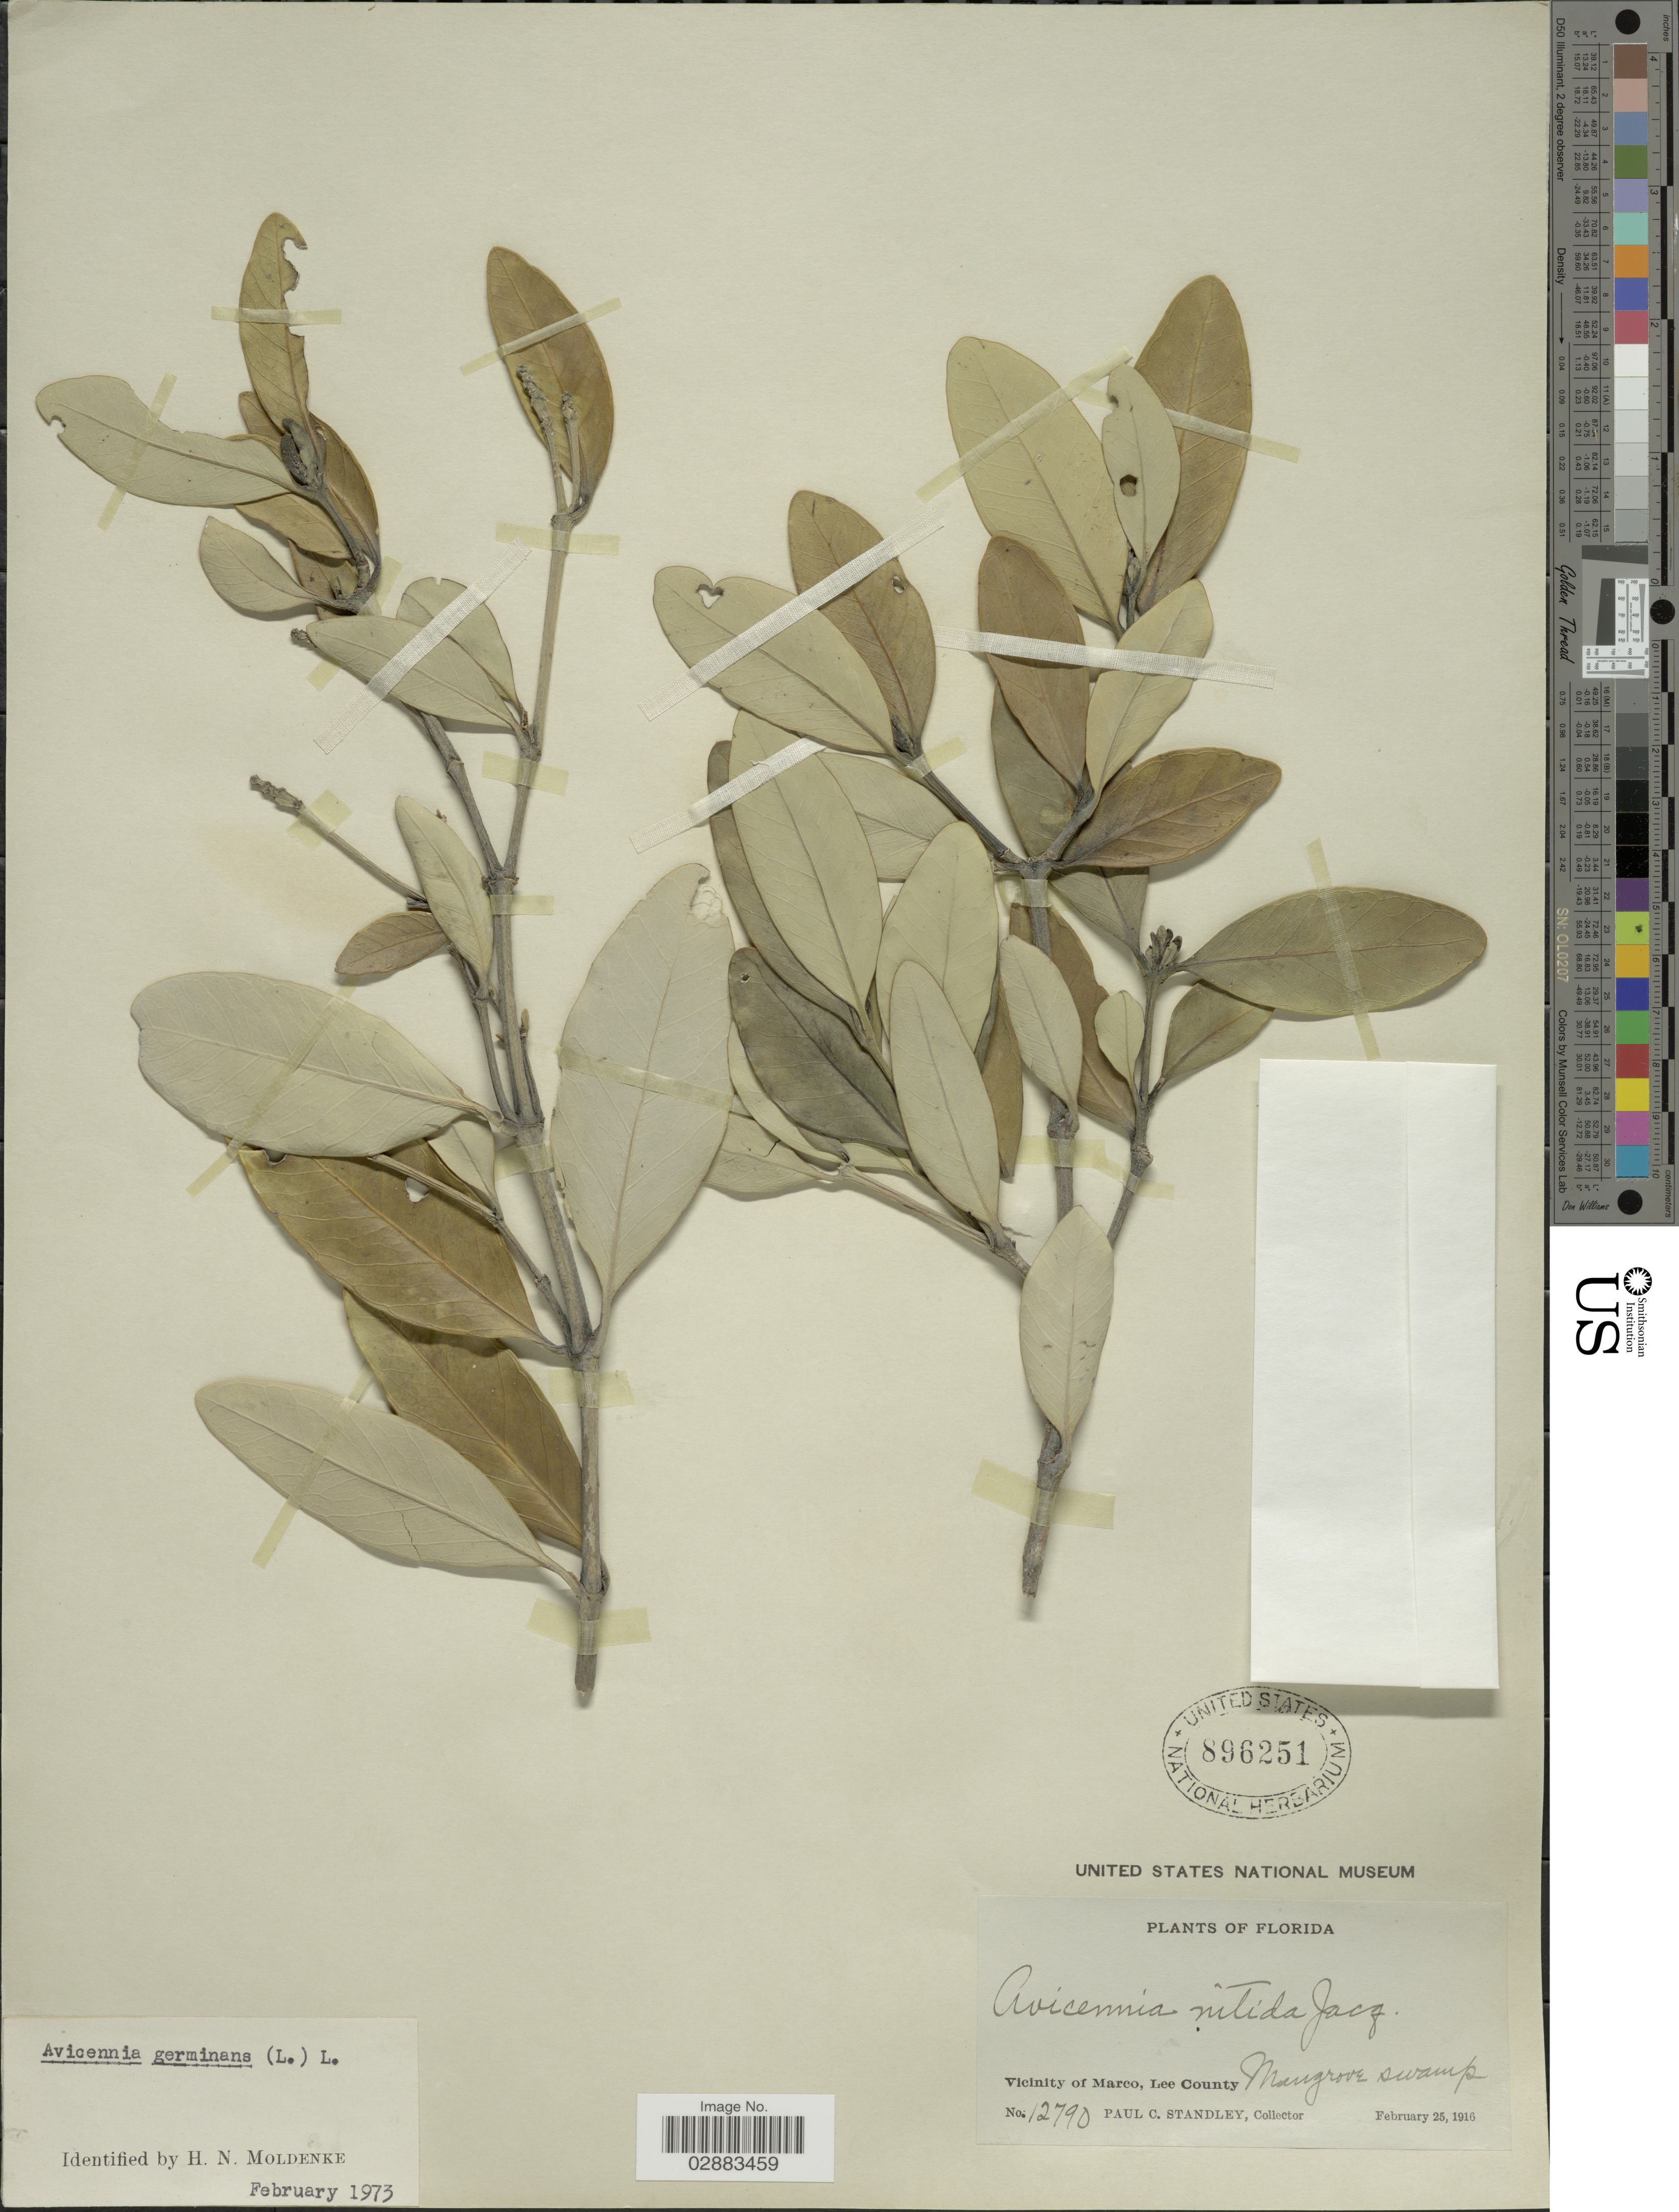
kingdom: Plantae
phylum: Tracheophyta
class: Magnoliopsida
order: Lamiales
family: Acanthaceae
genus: Avicennia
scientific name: Avicennia germinans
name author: (L.) L.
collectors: P. C. Standley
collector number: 12790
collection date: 1916-02-25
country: United States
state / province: Florida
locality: Vicinity of Marco, Lee County, Mangrove swamp.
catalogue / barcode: US 896251